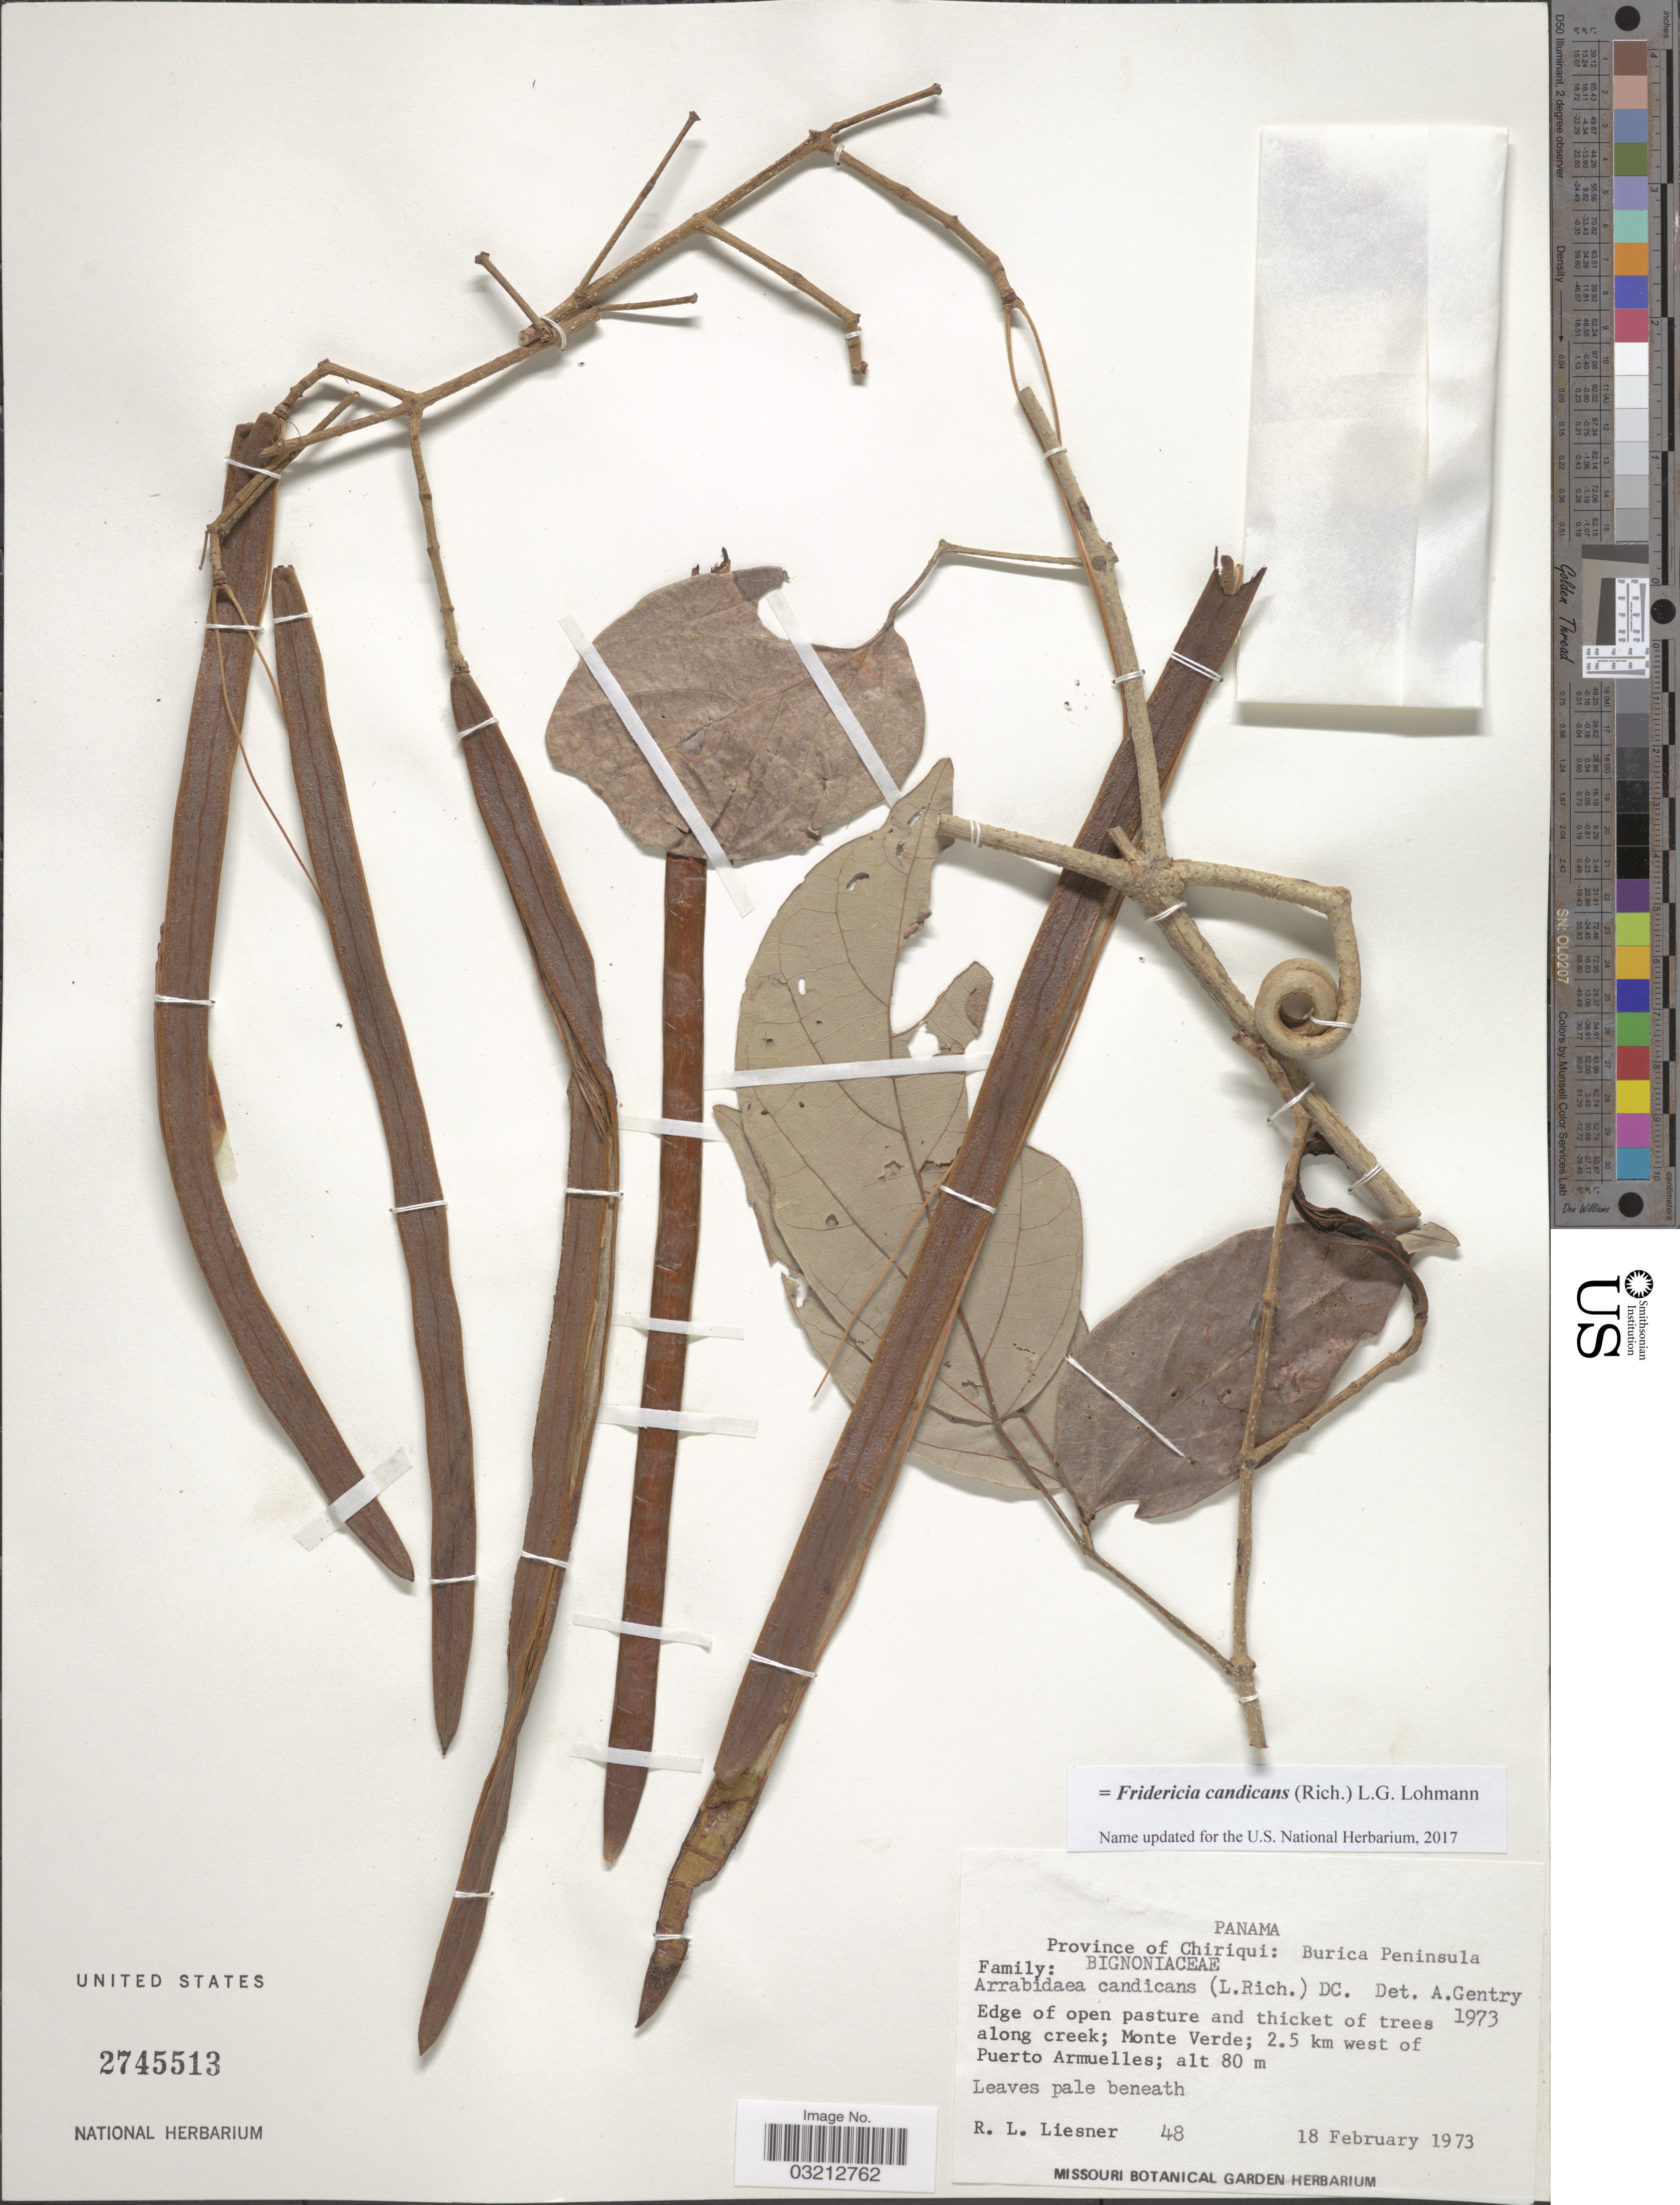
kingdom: Plantae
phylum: Tracheophyta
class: Magnoliopsida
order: Lamiales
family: Bignoniaceae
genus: Fridericia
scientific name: Fridericia candicans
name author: (Rich.) L.G. Lohmann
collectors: R. L. Liesner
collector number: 48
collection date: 1973-02-18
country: Panama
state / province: Chiriqui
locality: Burica Peninsula. Monte Verde; 2.5 km west of Puerto Armuelles.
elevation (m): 80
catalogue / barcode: US 2745513